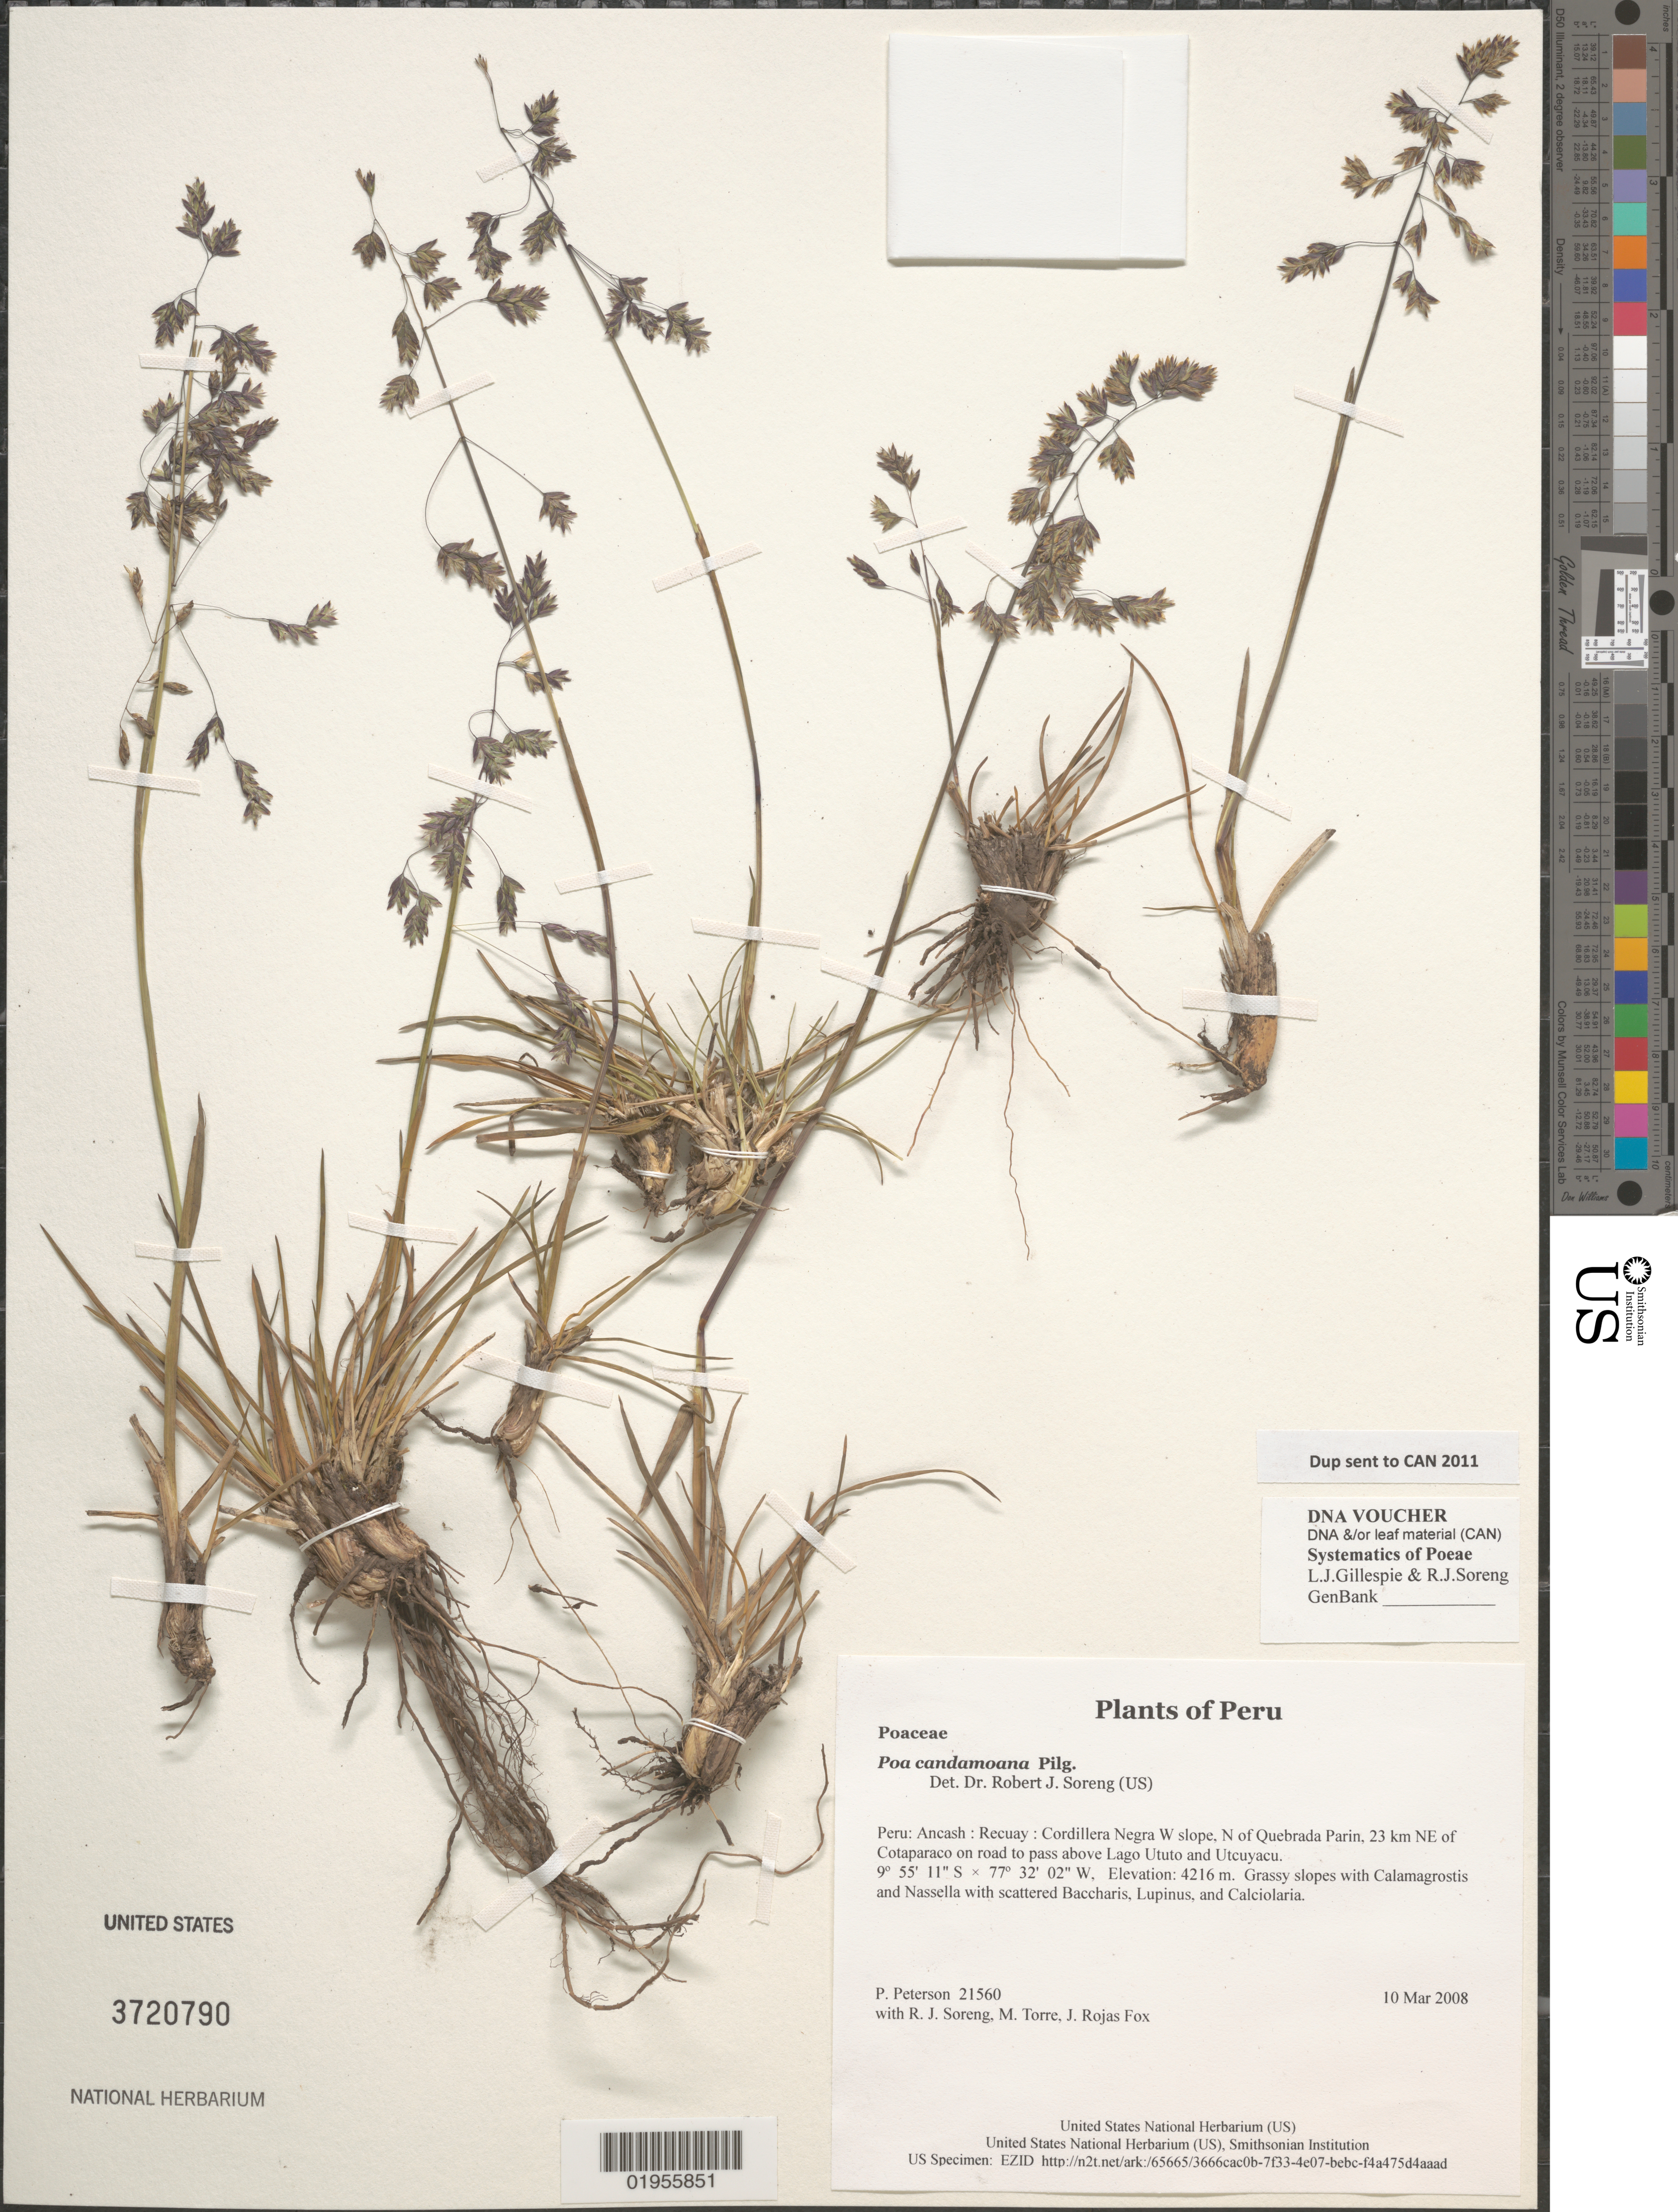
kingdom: Plantae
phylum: Tracheophyta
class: Liliopsida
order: Poales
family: Poaceae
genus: Poa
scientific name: Poa candamoana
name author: Pilg.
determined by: Soreng, Robert J., Research Associate (BOT), Smithsonian Institution - National Museum of Natural History (UNITED STATES)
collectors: P. M. Peterson, R. J. Soreng, M. Torre & J. Rojas Fox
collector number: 21560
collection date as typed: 10 Mar 2008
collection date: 2008-03-10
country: Peru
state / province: Ancash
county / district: Recuay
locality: Cordillera Negra W slope, N of Quebrada Parin, 23 km NE of Cotaparaco on road to pass above Lago Ututo and Utcuyacu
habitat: Grassy slopes with Calamagrostis and Nassella with scattered Baccharis, Lupinus, and Calciolaria.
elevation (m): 4216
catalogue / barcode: US 3720790